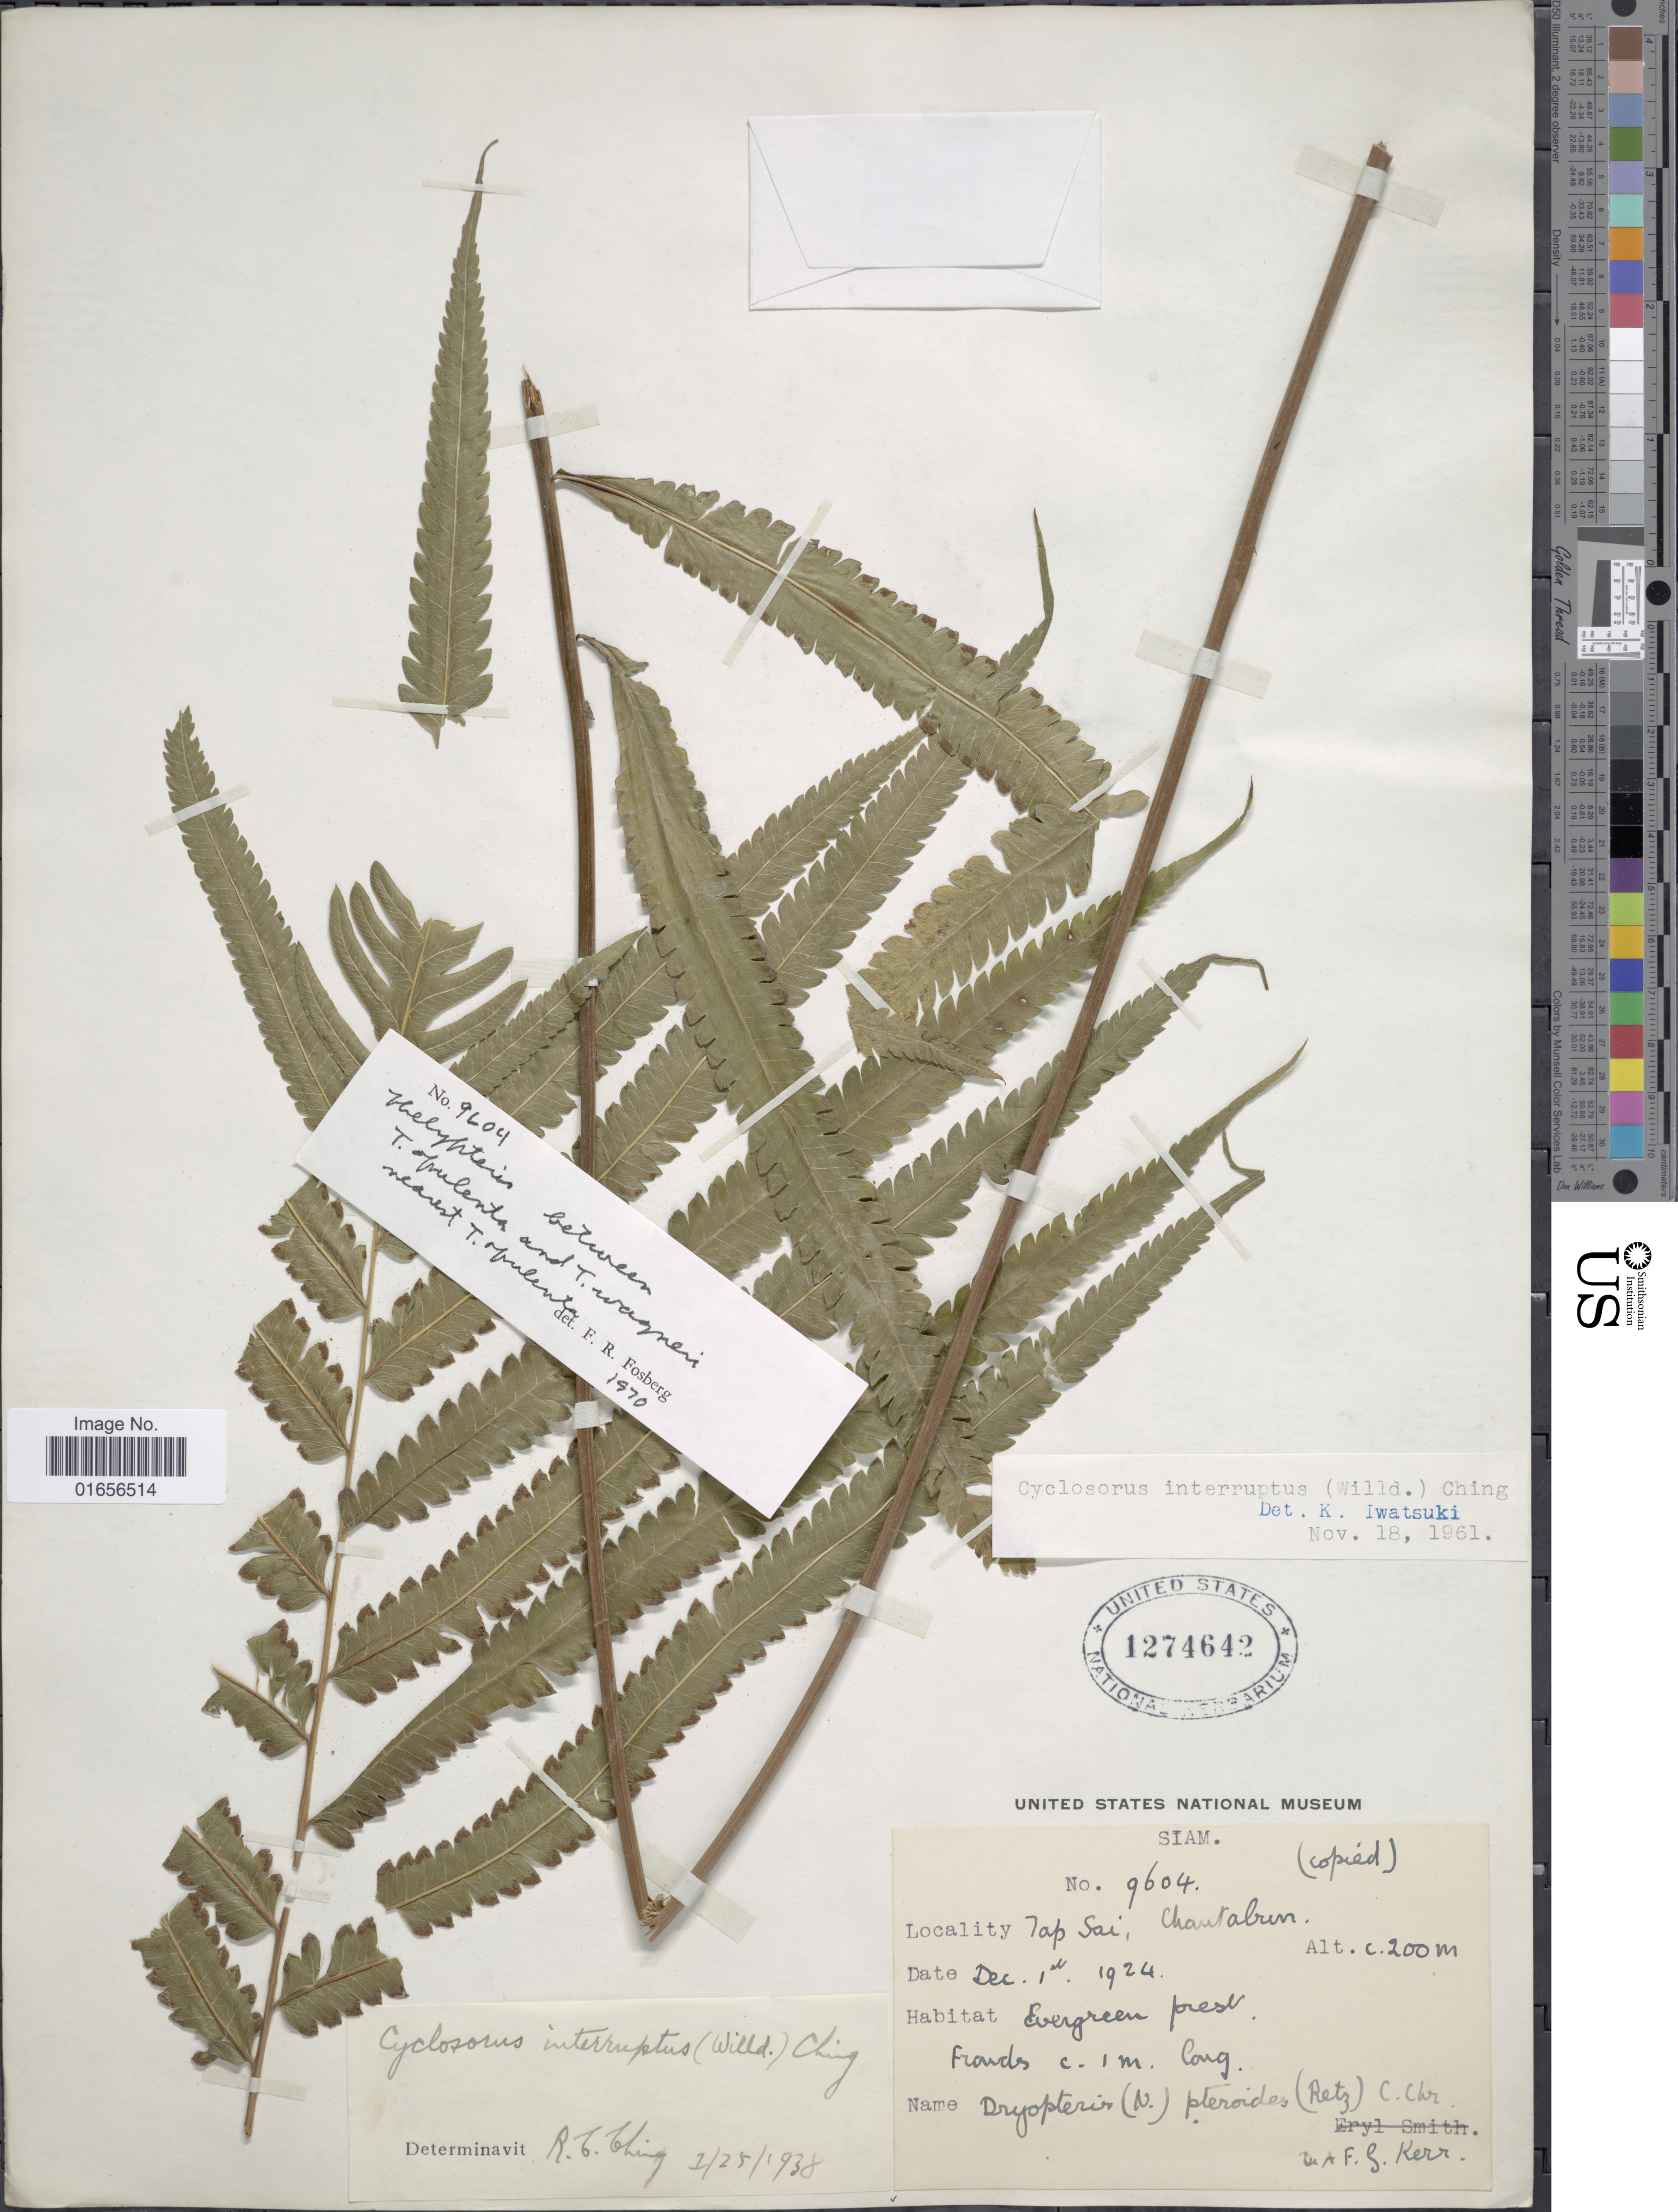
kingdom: Plantae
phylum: Tracheophyta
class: Polypodiopsida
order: Polypodiales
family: Thelypteridaceae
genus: Amphineuron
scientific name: Amphineuron opulentum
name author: (Kaulf.) Holttum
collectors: A. F. G. Kerr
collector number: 9604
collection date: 1924-12-01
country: Thailand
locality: Jap Sai, Chantabun. Siam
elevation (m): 200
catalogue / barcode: US 1274642